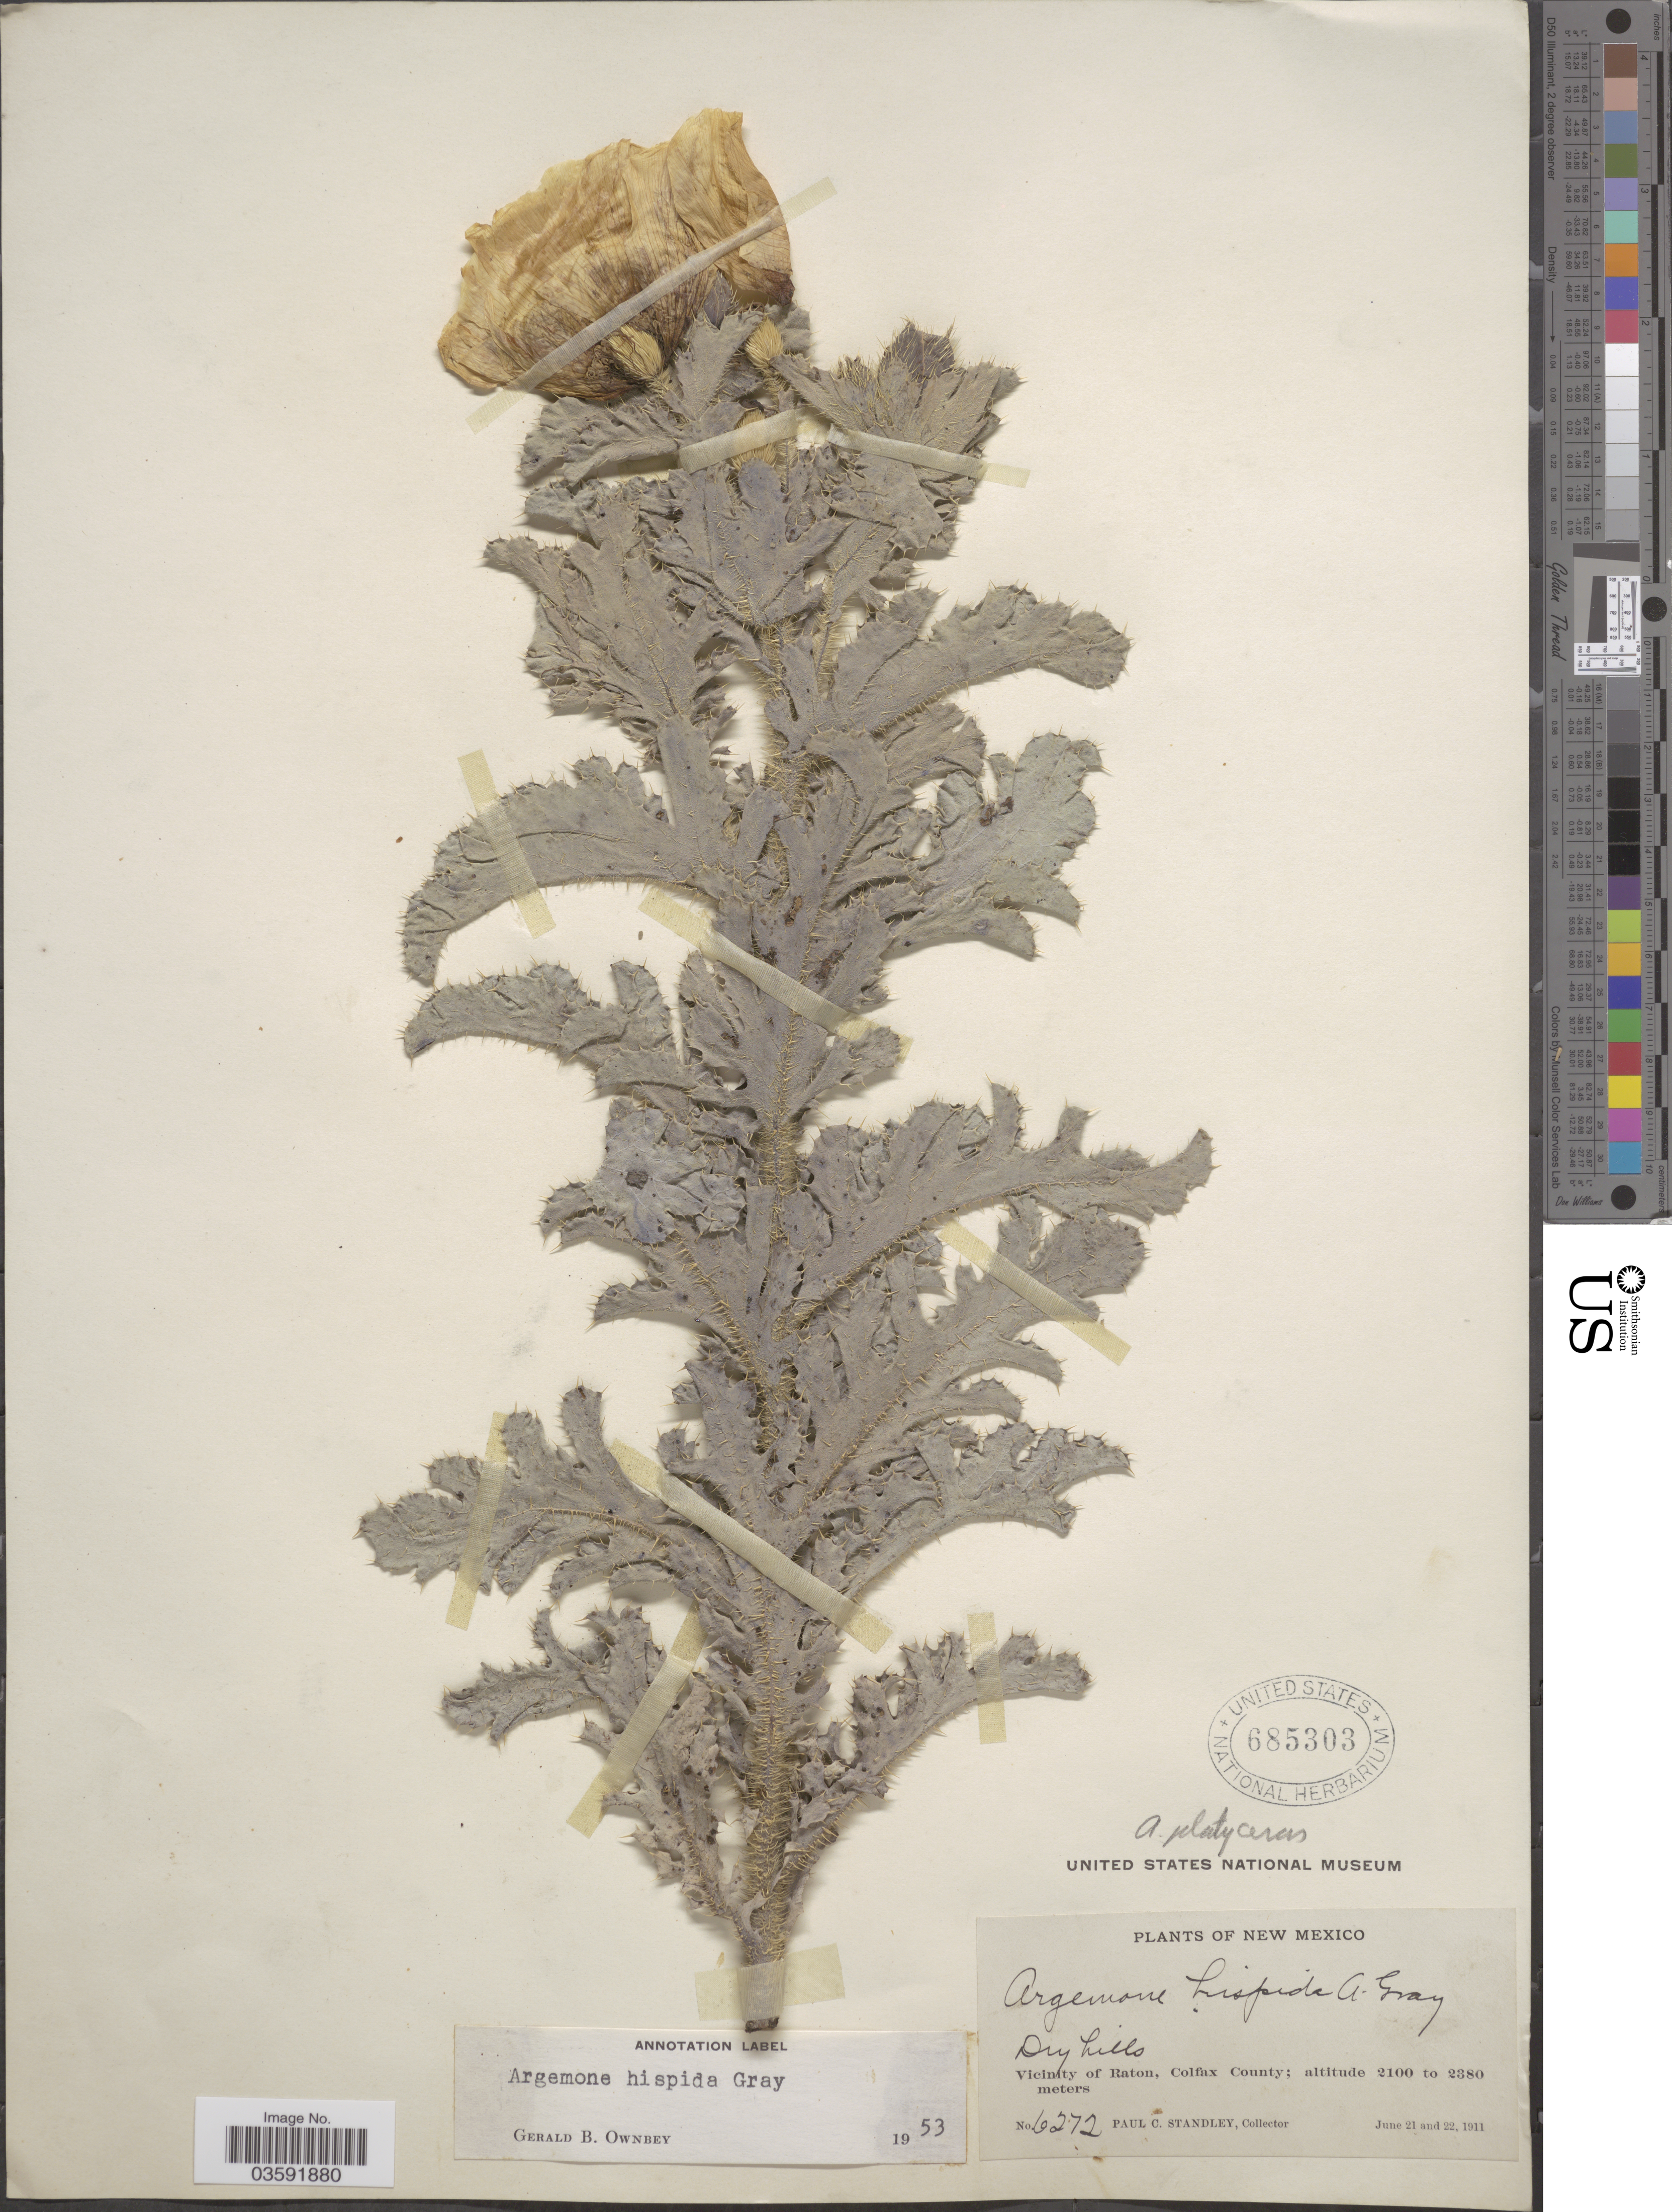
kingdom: Plantae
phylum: Tracheophyta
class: Magnoliopsida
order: Ranunculales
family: Papaveraceae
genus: Argemone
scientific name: Argemone hispida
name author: A. Gray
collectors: P. C. Standley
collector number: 6272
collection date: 1911-06-21/1911-06-22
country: United States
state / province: New Mexico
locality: Vicinity of Raton, Colfax County.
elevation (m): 2100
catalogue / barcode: US 685303